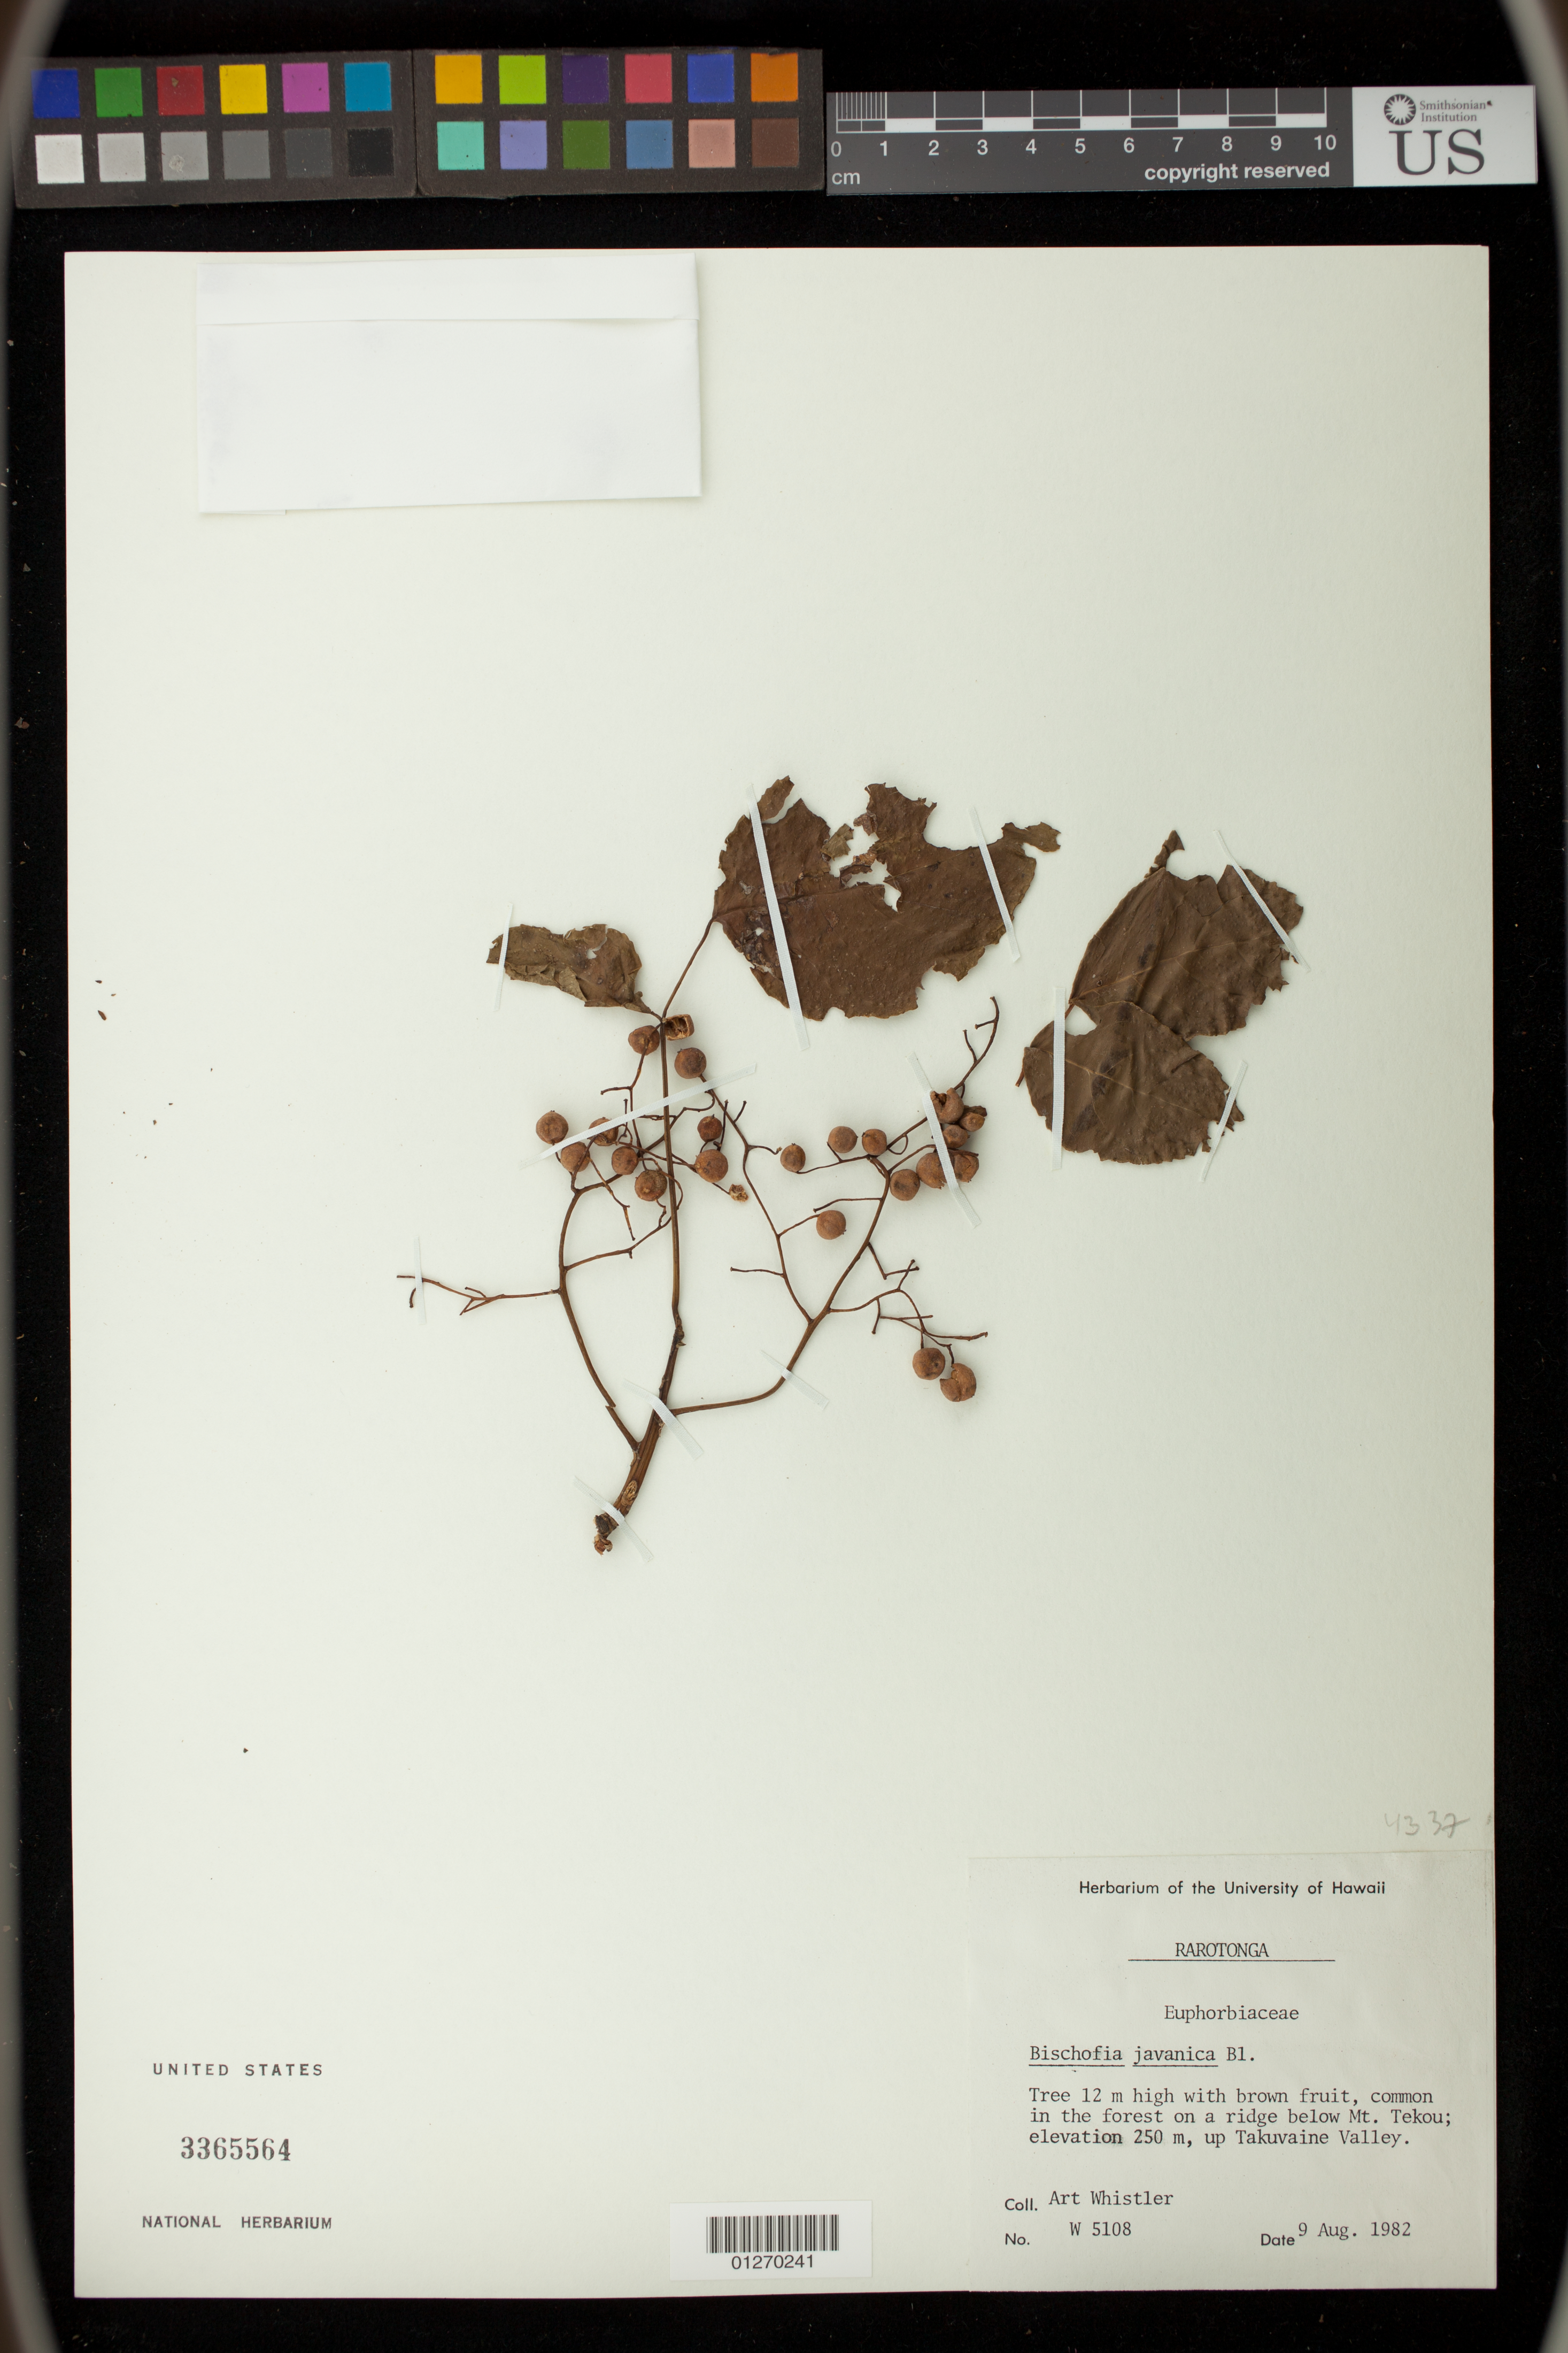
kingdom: Plantae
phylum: Tracheophyta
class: Magnoliopsida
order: Malpighiales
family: Phyllanthaceae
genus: Bischofia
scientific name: Bischofia javanica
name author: Blume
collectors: A. Whistler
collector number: W5108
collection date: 1982-08-09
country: Cook Islands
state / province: Rarotonga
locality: Mt. Tekou, up Takuvaine Valley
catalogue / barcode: US 3365564